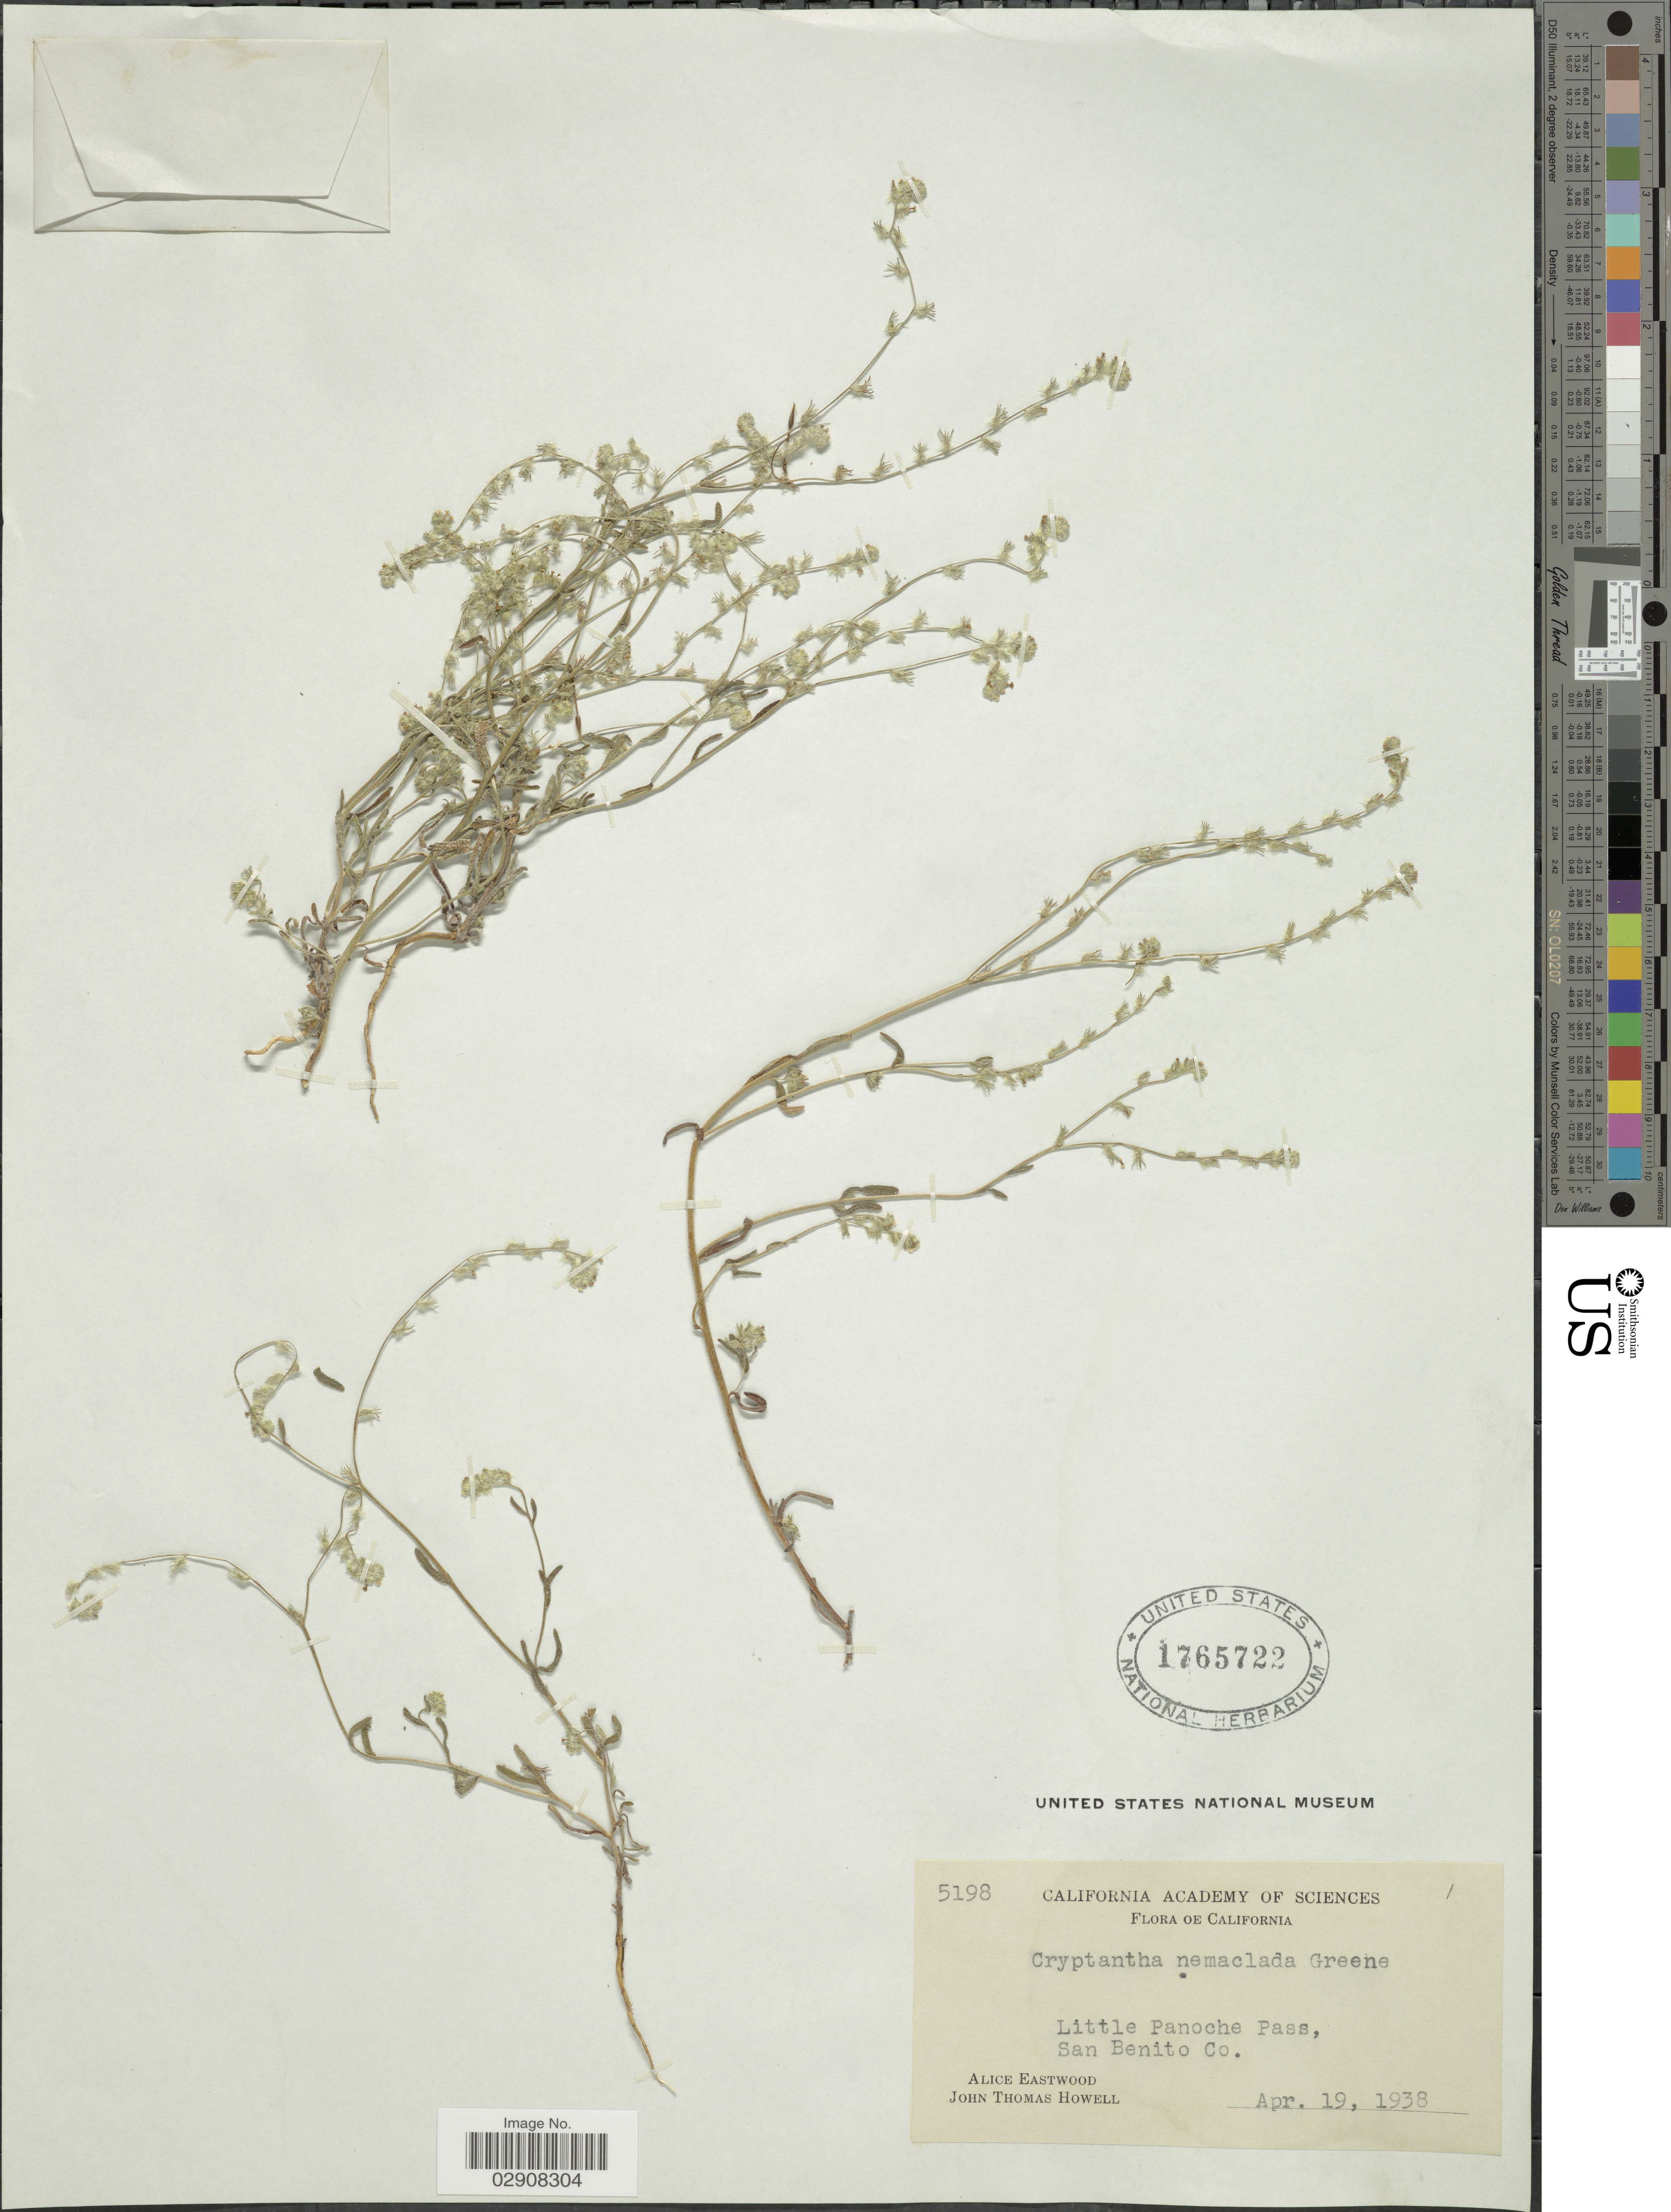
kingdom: Plantae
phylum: Tracheophyta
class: Magnoliopsida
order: Boraginales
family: Boraginaceae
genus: Cryptantha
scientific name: Cryptantha nemaclada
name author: S.W. Greene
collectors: A. Eastwood & J. T. Howell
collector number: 5198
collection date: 1938-04-19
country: United States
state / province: California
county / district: San Benito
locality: Little Panoche Pass, San Benito Co.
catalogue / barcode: US 1765722